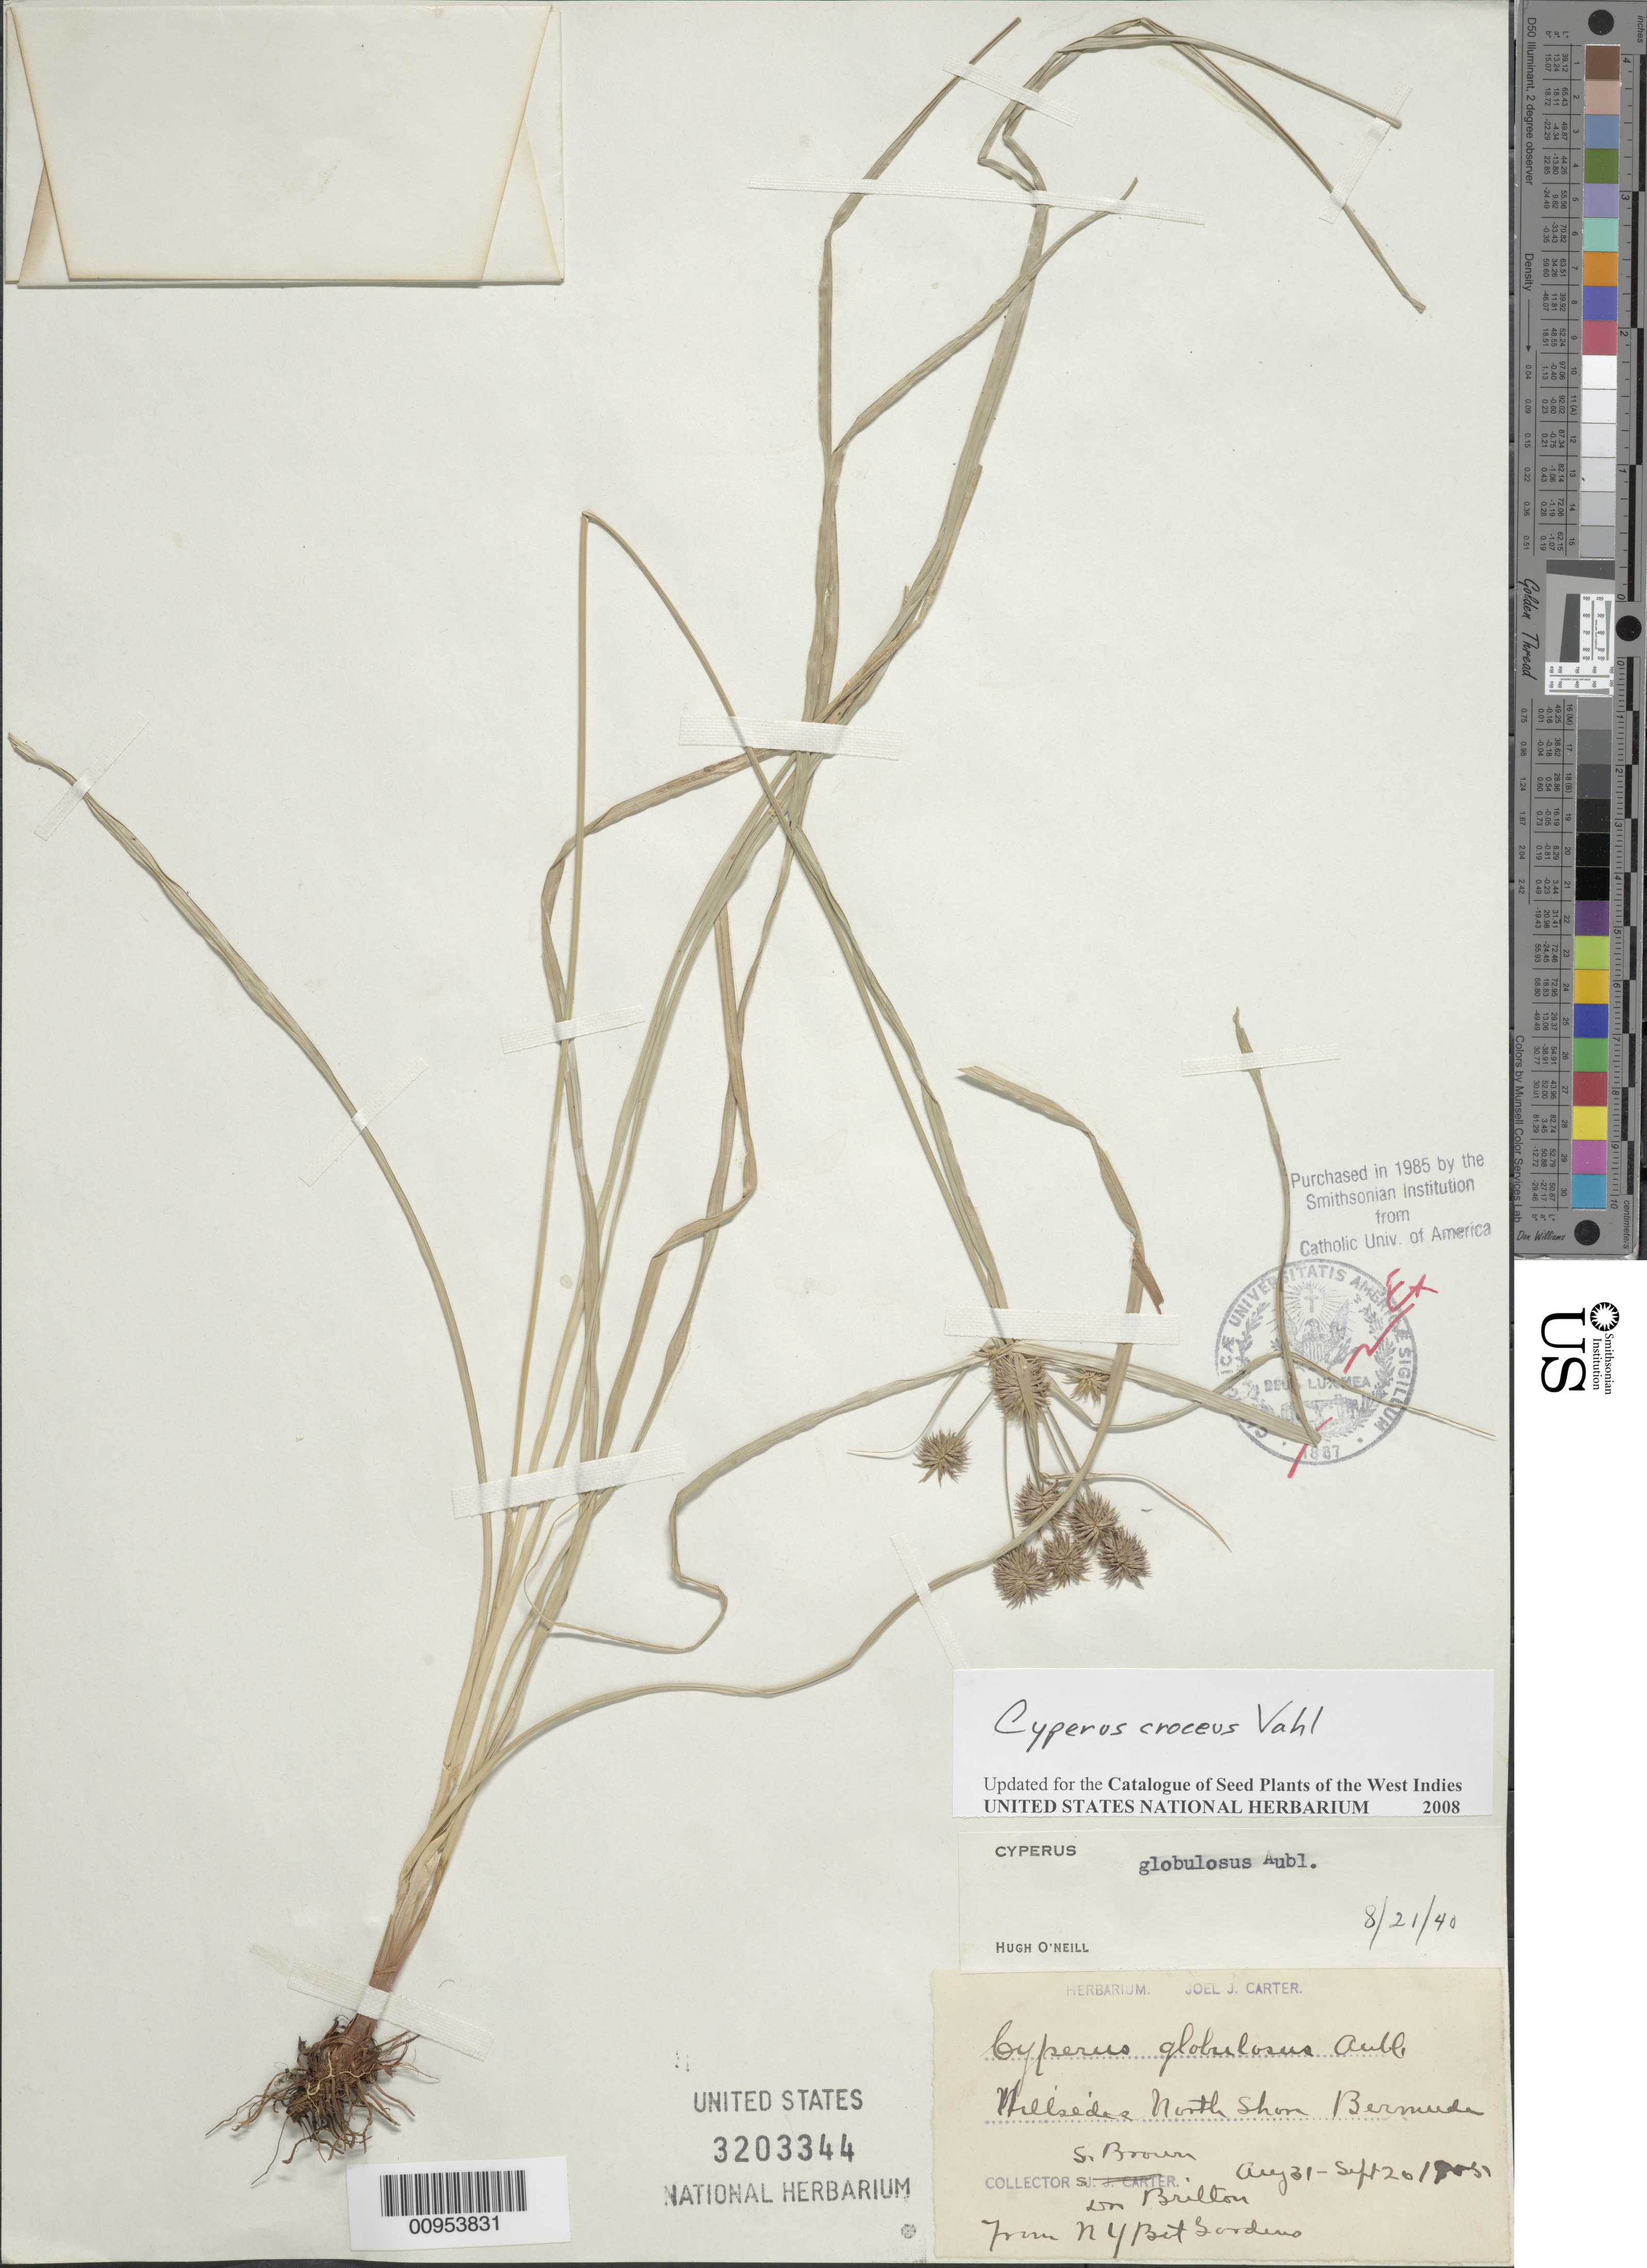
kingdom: Plantae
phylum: Tracheophyta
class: Liliopsida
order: Poales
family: Cyperaceae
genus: Cyperus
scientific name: Cyperus croceus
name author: Vahl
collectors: S. Brown & N. Britton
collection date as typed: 31 Aug 1905 to 20 Sep 1905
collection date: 1905-08-31/1905-09-20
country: Bermuda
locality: hillsides, North Shore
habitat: Hillsides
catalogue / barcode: US 3203344